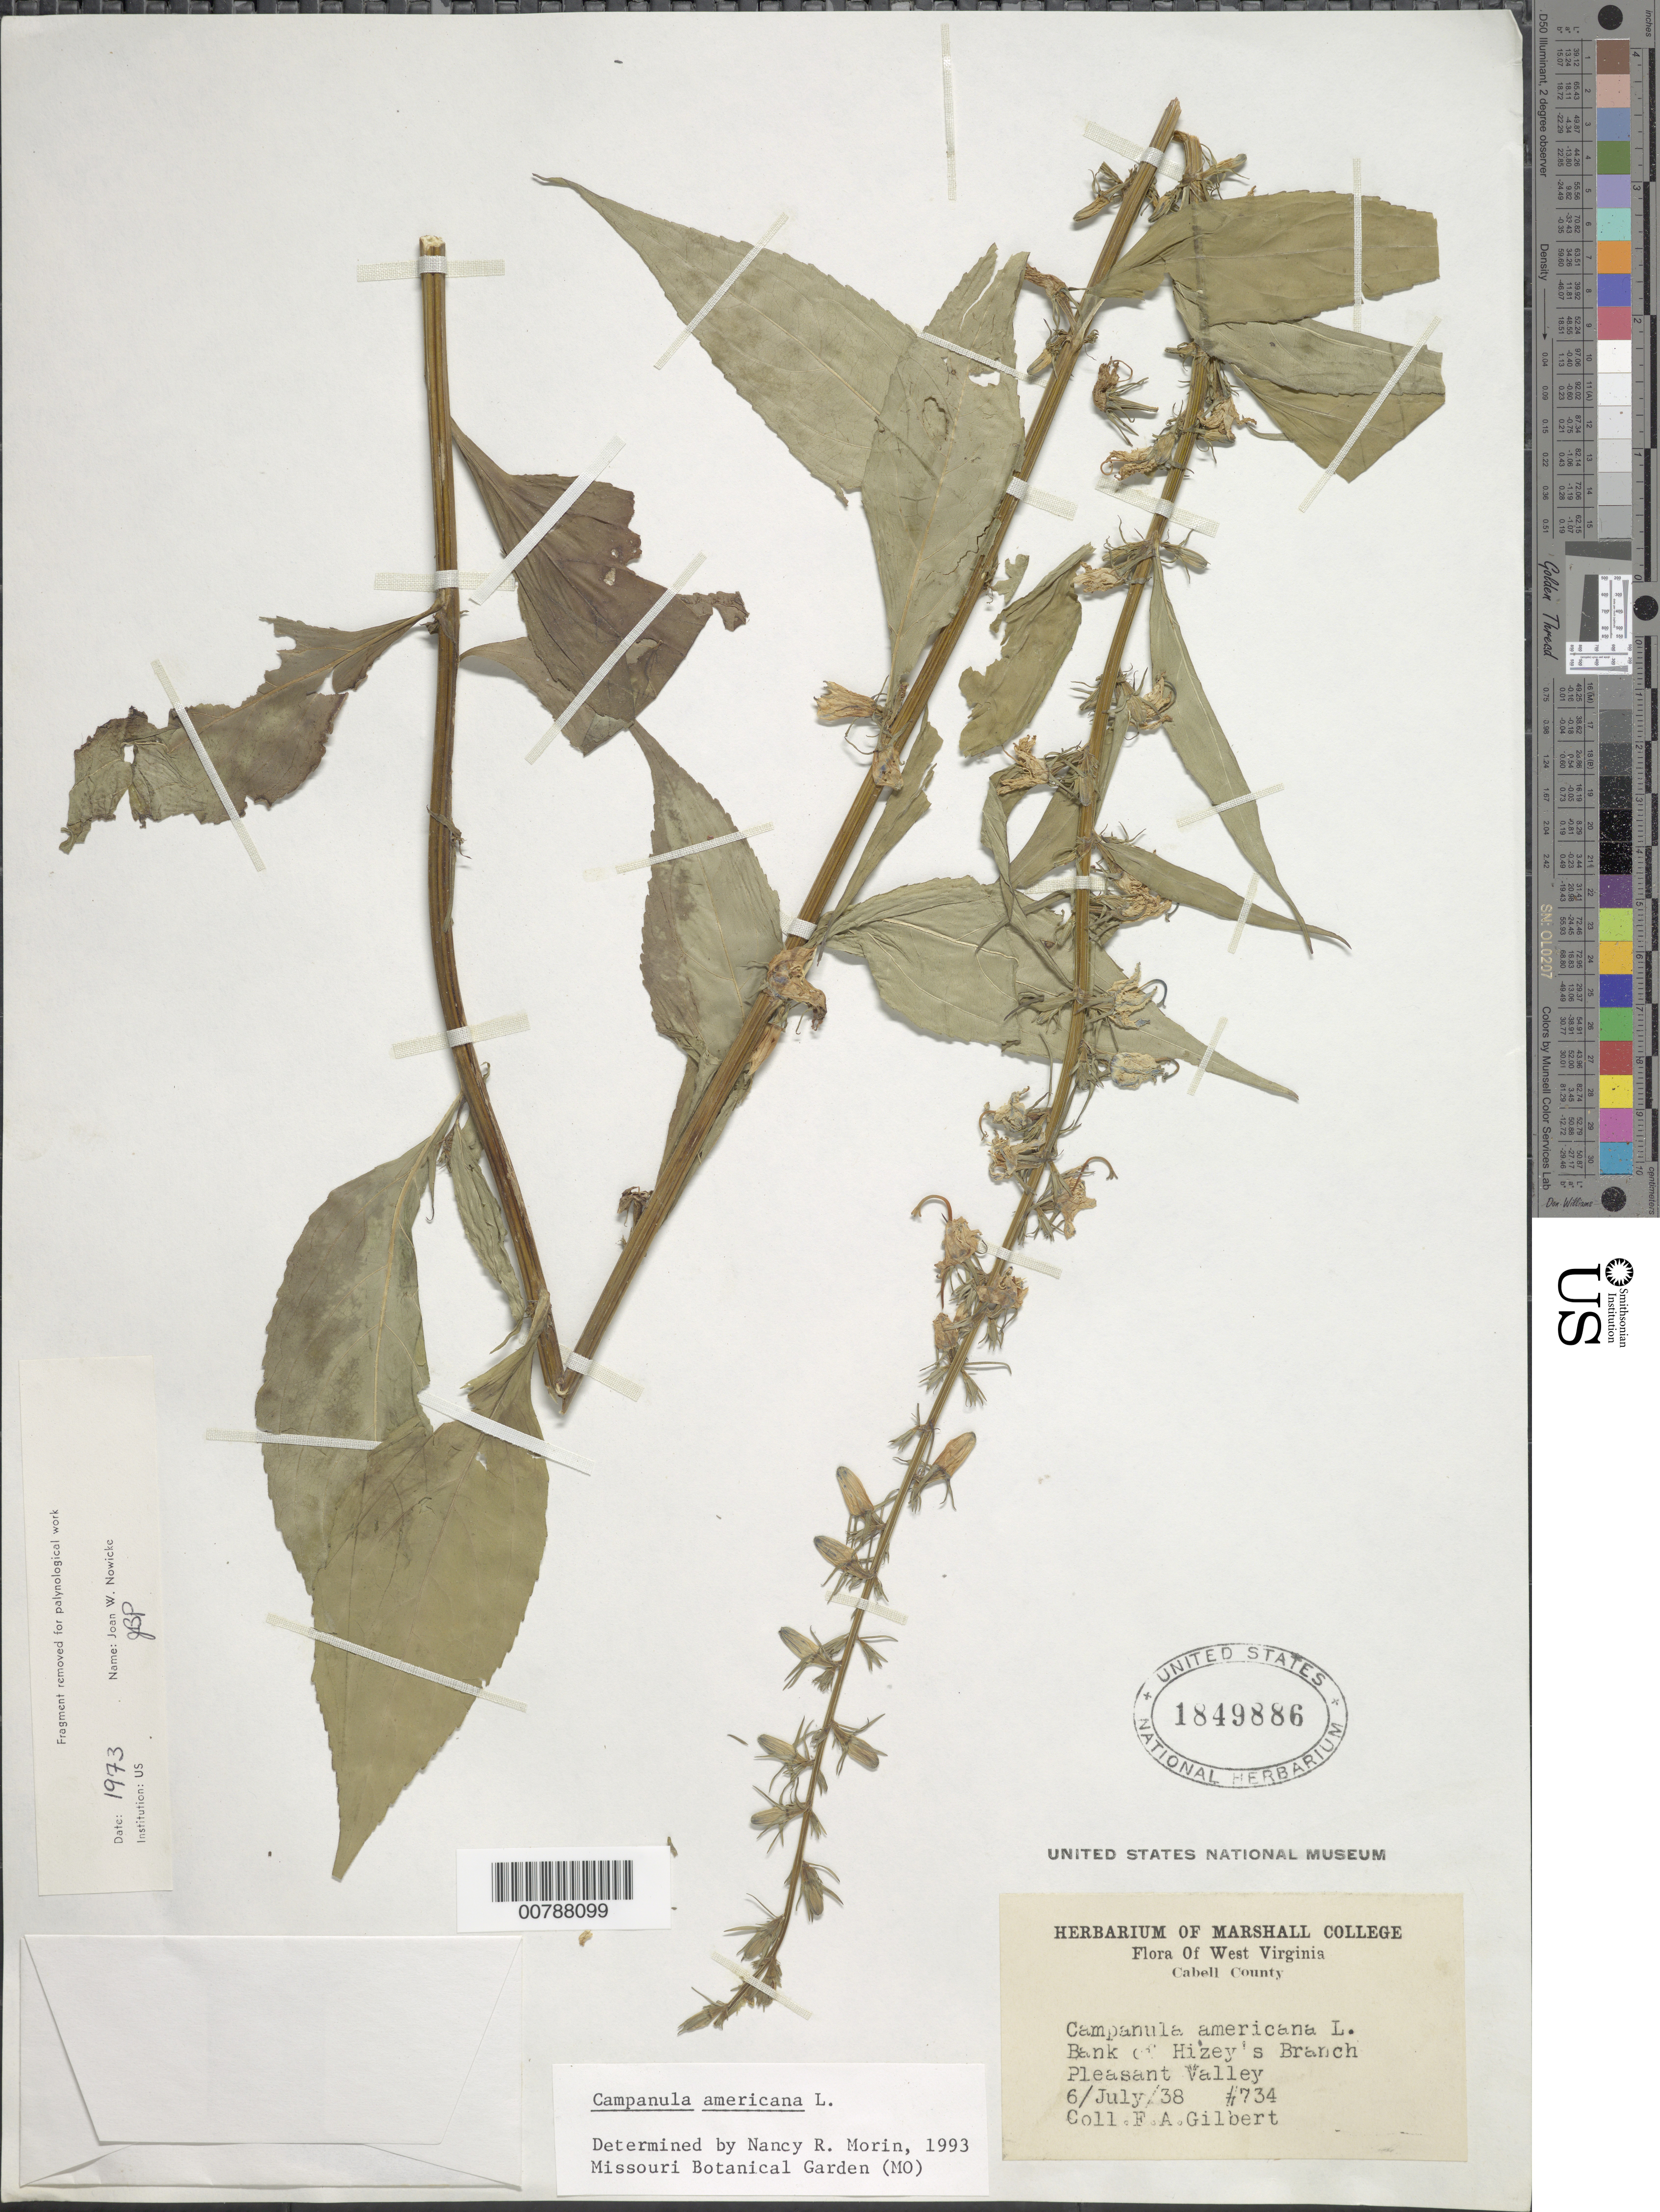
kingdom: Plantae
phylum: Tracheophyta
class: Magnoliopsida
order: Asterales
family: Campanulaceae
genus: Campanula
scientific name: Campanula americana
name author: L.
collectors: F. A. Gilbert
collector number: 734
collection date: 1938-07-06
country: United States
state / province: West Virginia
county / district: Cabell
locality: Bank of Hizey's Branch, Pleasant Valley.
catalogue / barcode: US 1849886